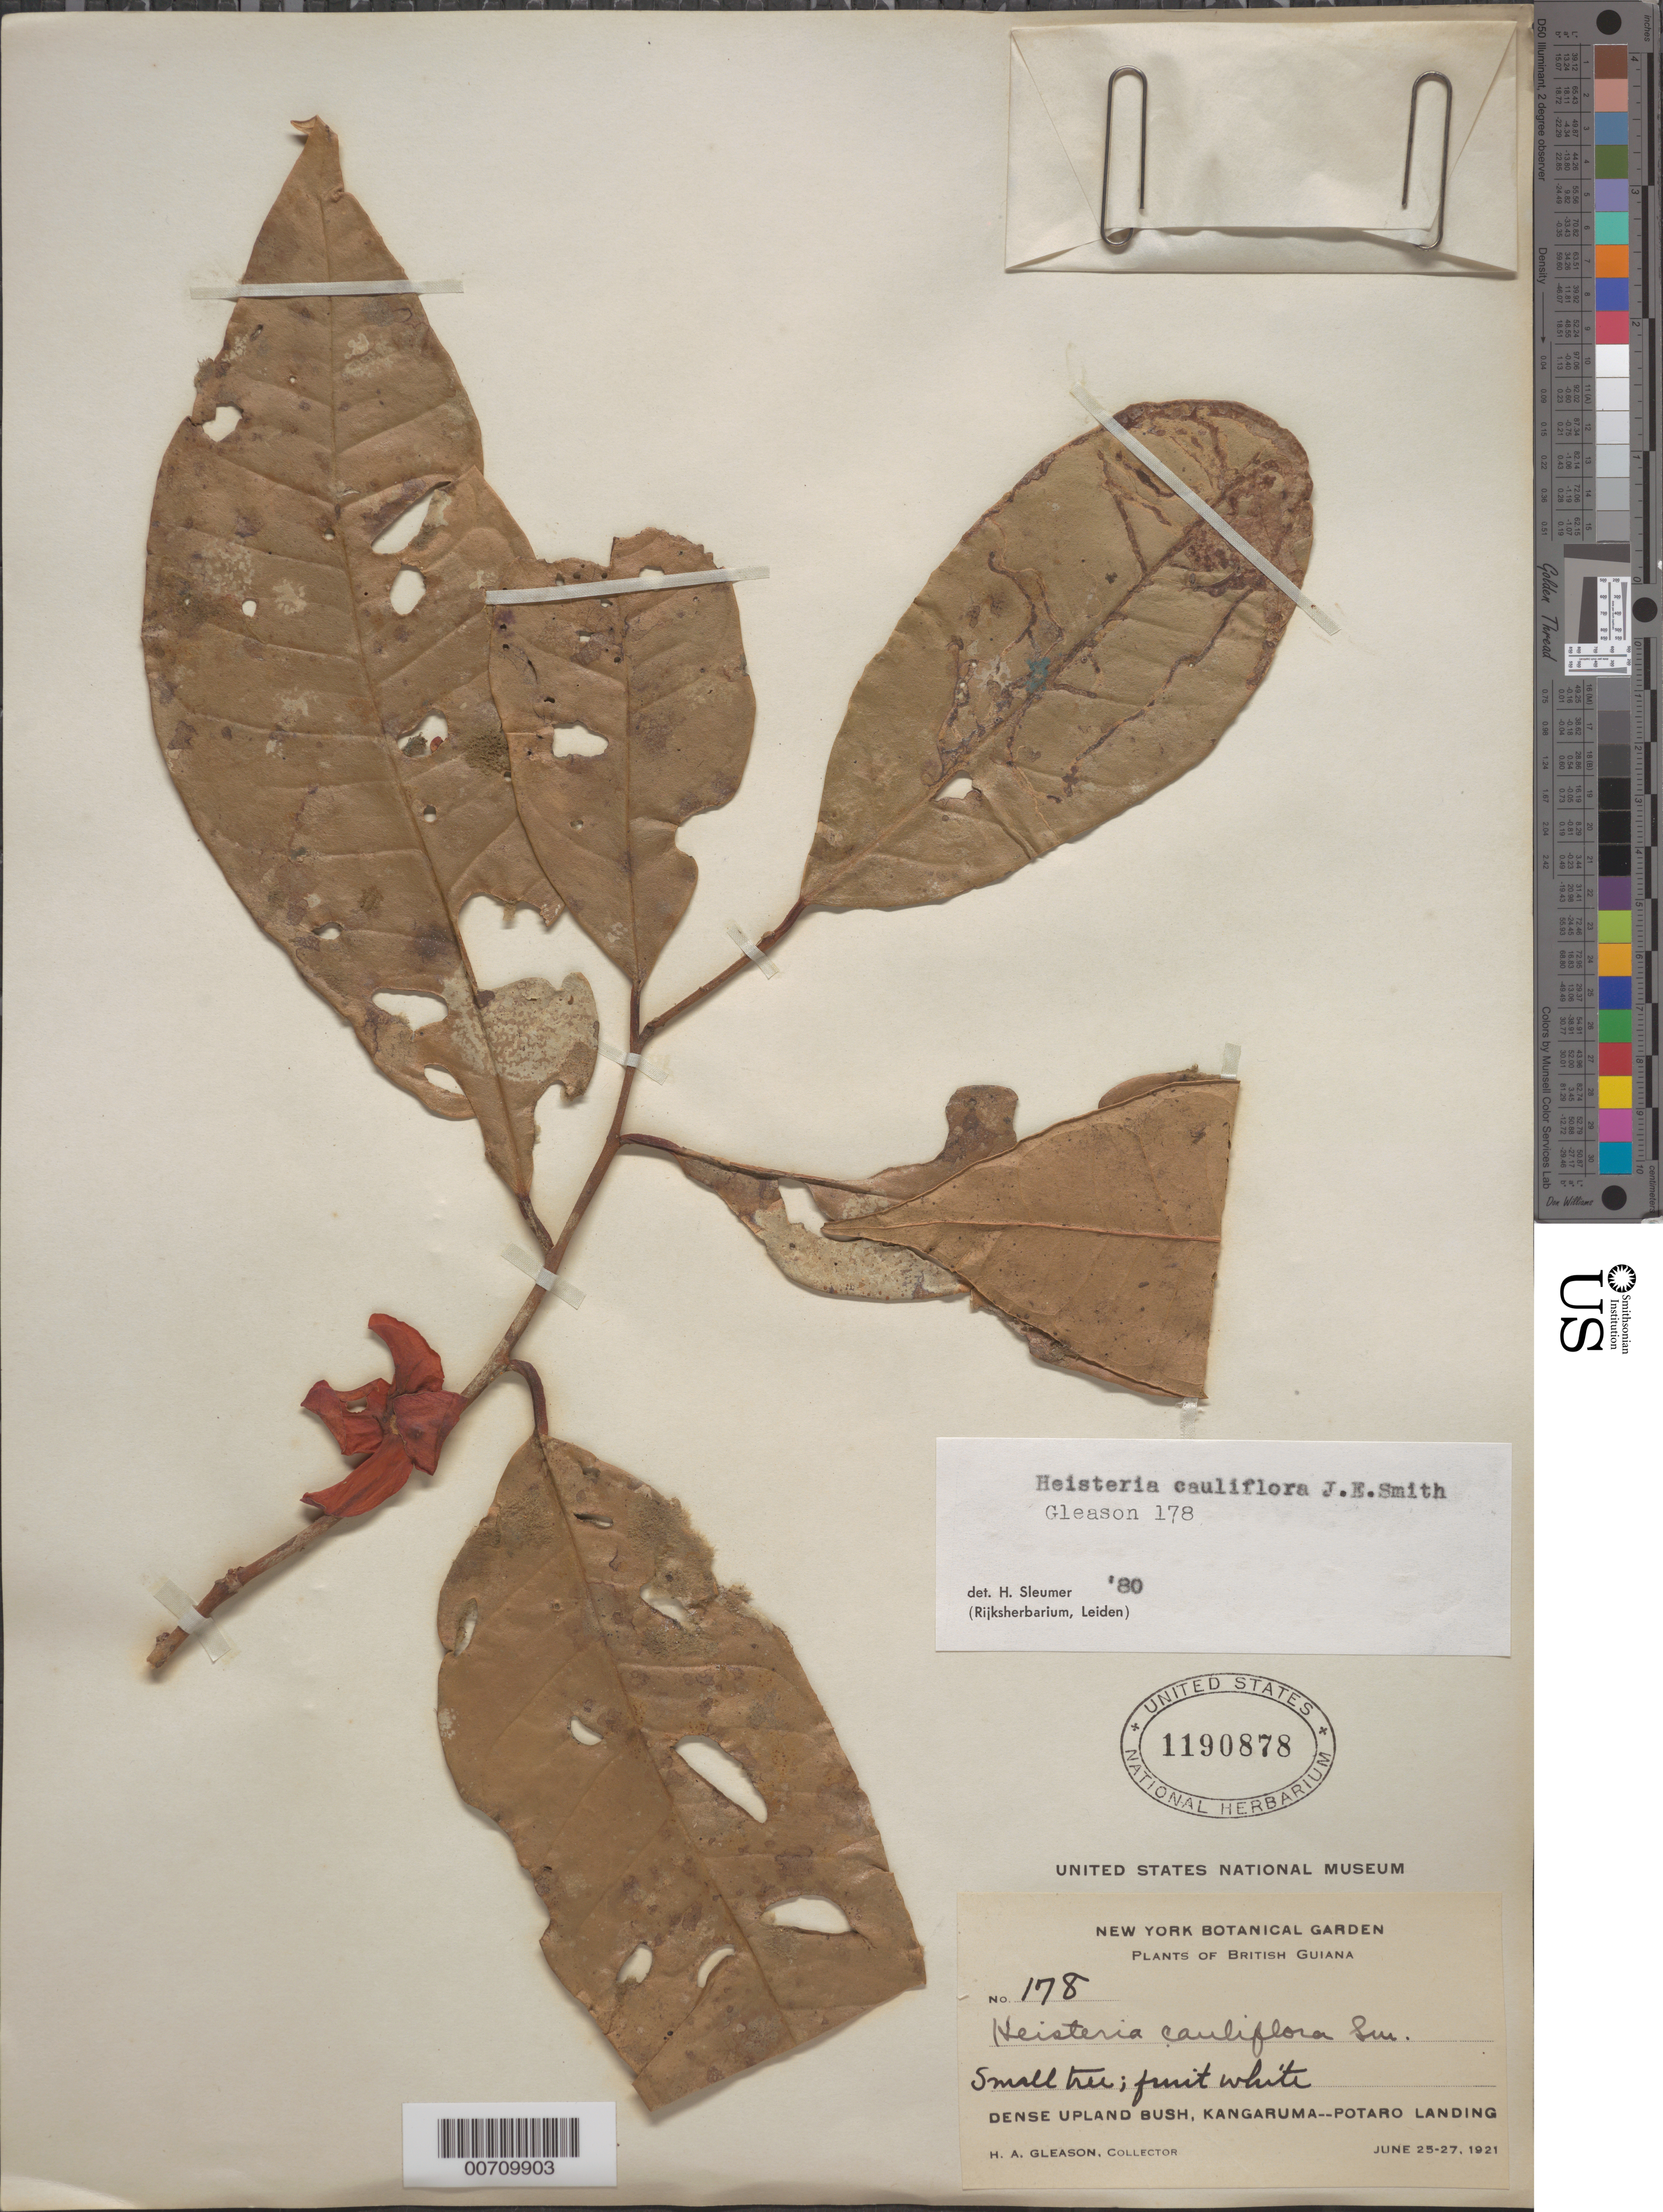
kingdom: Plantae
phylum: Tracheophyta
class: Magnoliopsida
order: Santalales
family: Erythropalaceae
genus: Heisteria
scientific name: Heisteria cauliflora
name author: Sm.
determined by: Sleumer, H. O.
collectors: H. A. Gleason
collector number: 178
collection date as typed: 25-Jun-21 to 27-Jun-21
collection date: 1921-06-25/1921-06-27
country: Guyana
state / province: Potaro-Siparuni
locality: Kangaruma, Potaro Landing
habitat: Dense upland bush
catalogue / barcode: US 1190878